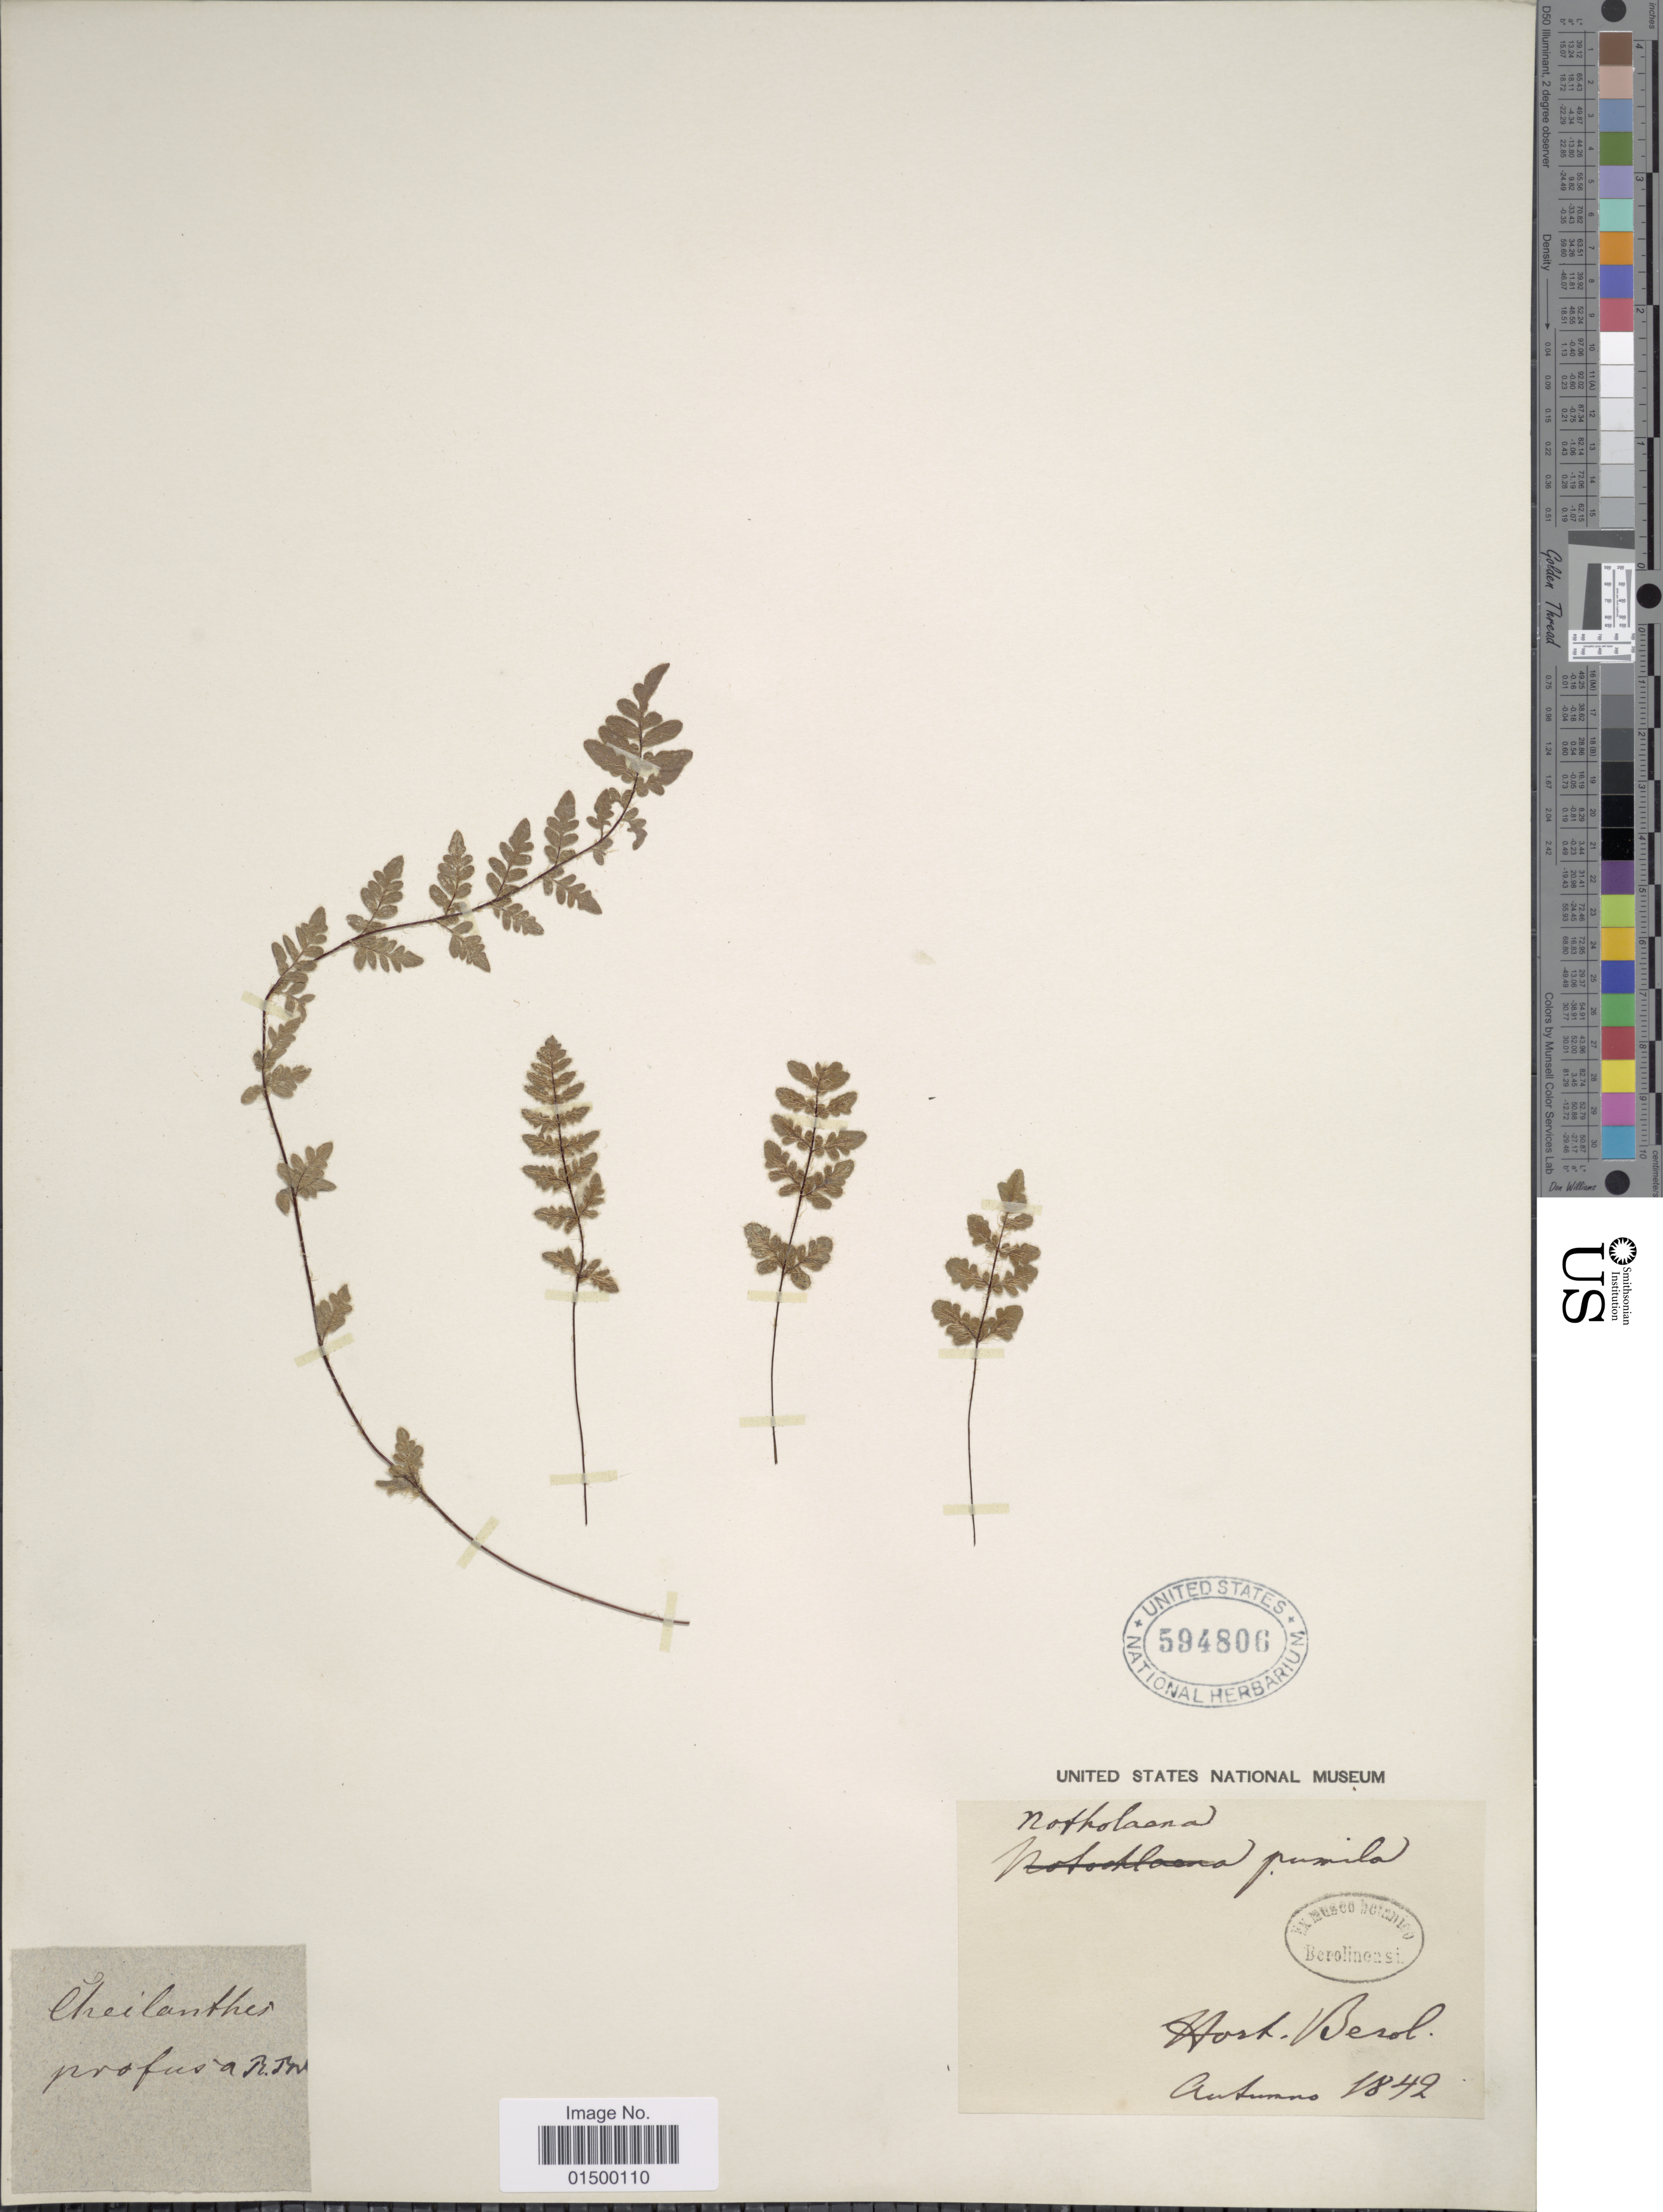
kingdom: Plantae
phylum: Tracheophyta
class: Polypodiopsida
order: Polypodiales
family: Pteridaceae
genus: Cheilanthes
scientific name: Cheilanthes distans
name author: Mett.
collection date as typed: Autumno 1842*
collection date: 1842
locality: Hort. Berol [unsure placement]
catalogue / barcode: US 594806